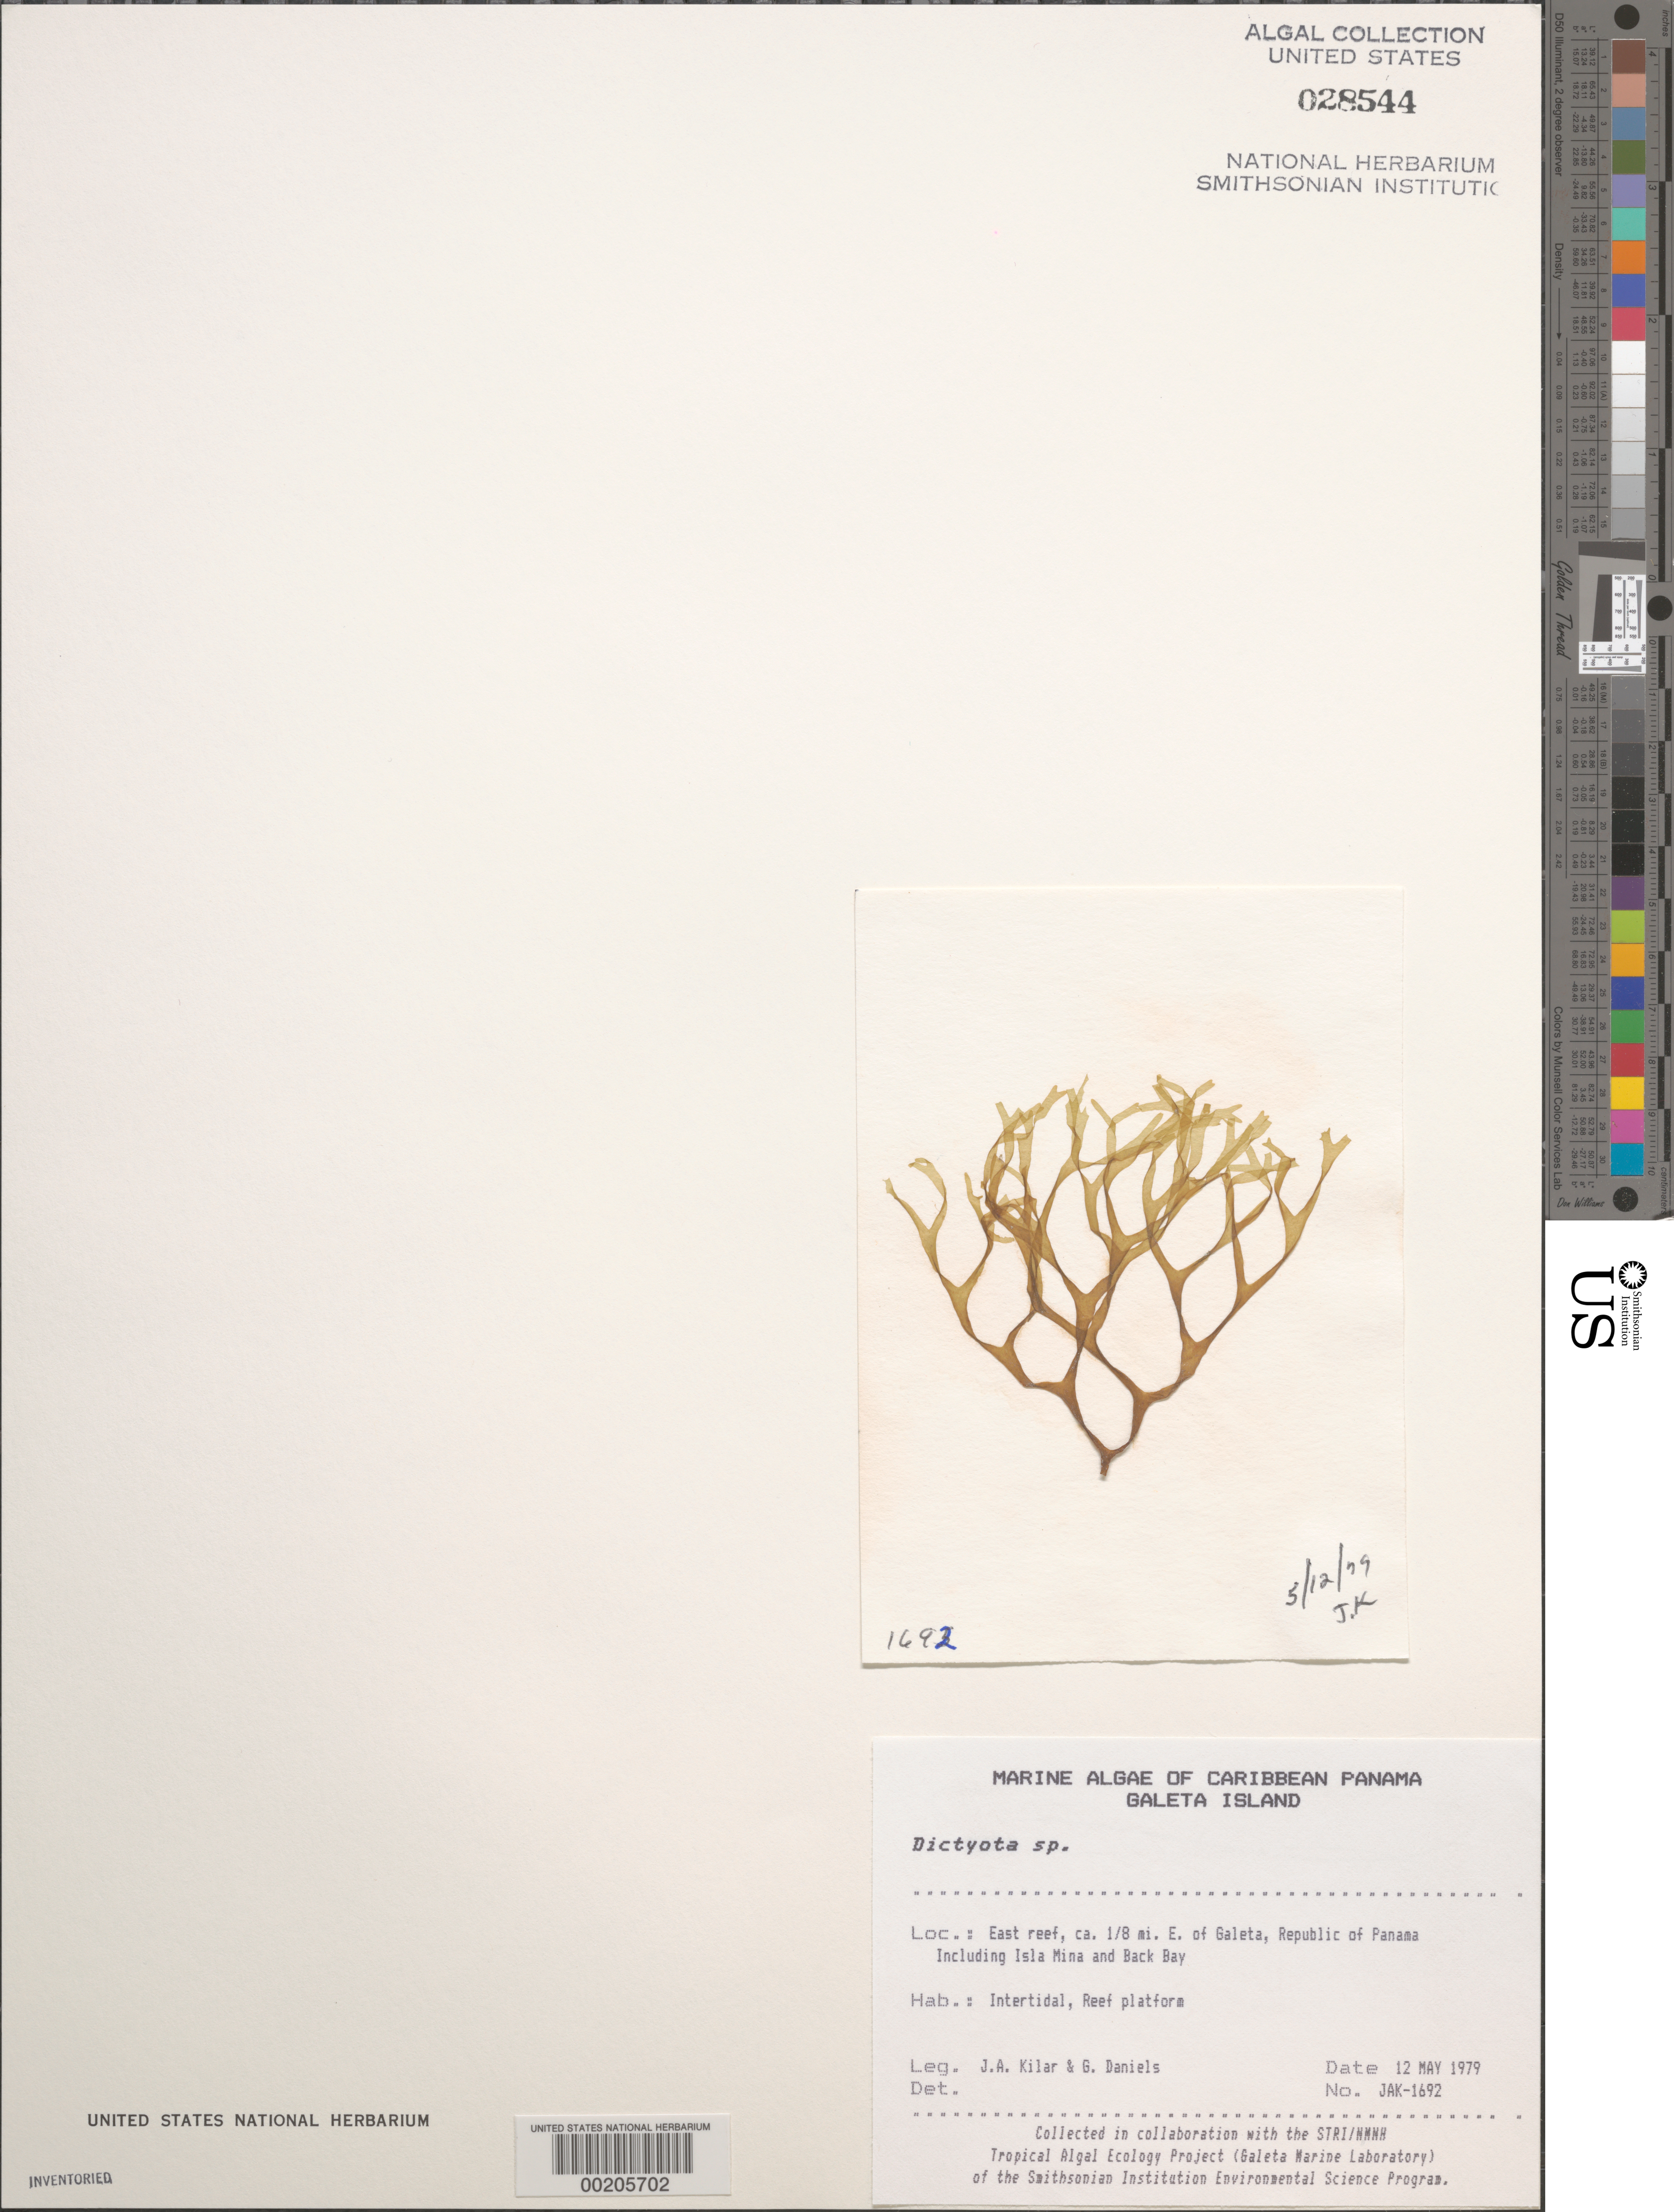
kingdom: Chromista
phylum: Ochrophyta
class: Phaeophyceae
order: Dictyotales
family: Dictyotaceae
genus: Dictyota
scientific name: Dictyota sp.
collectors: J. A. Kilar & G. S. Daniels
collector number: JAK-1692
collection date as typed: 12 May 1979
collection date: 1979-05-12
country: Panama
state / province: Colón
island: Galeta Island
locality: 1/8th mile east of Galeta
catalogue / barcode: US 28544